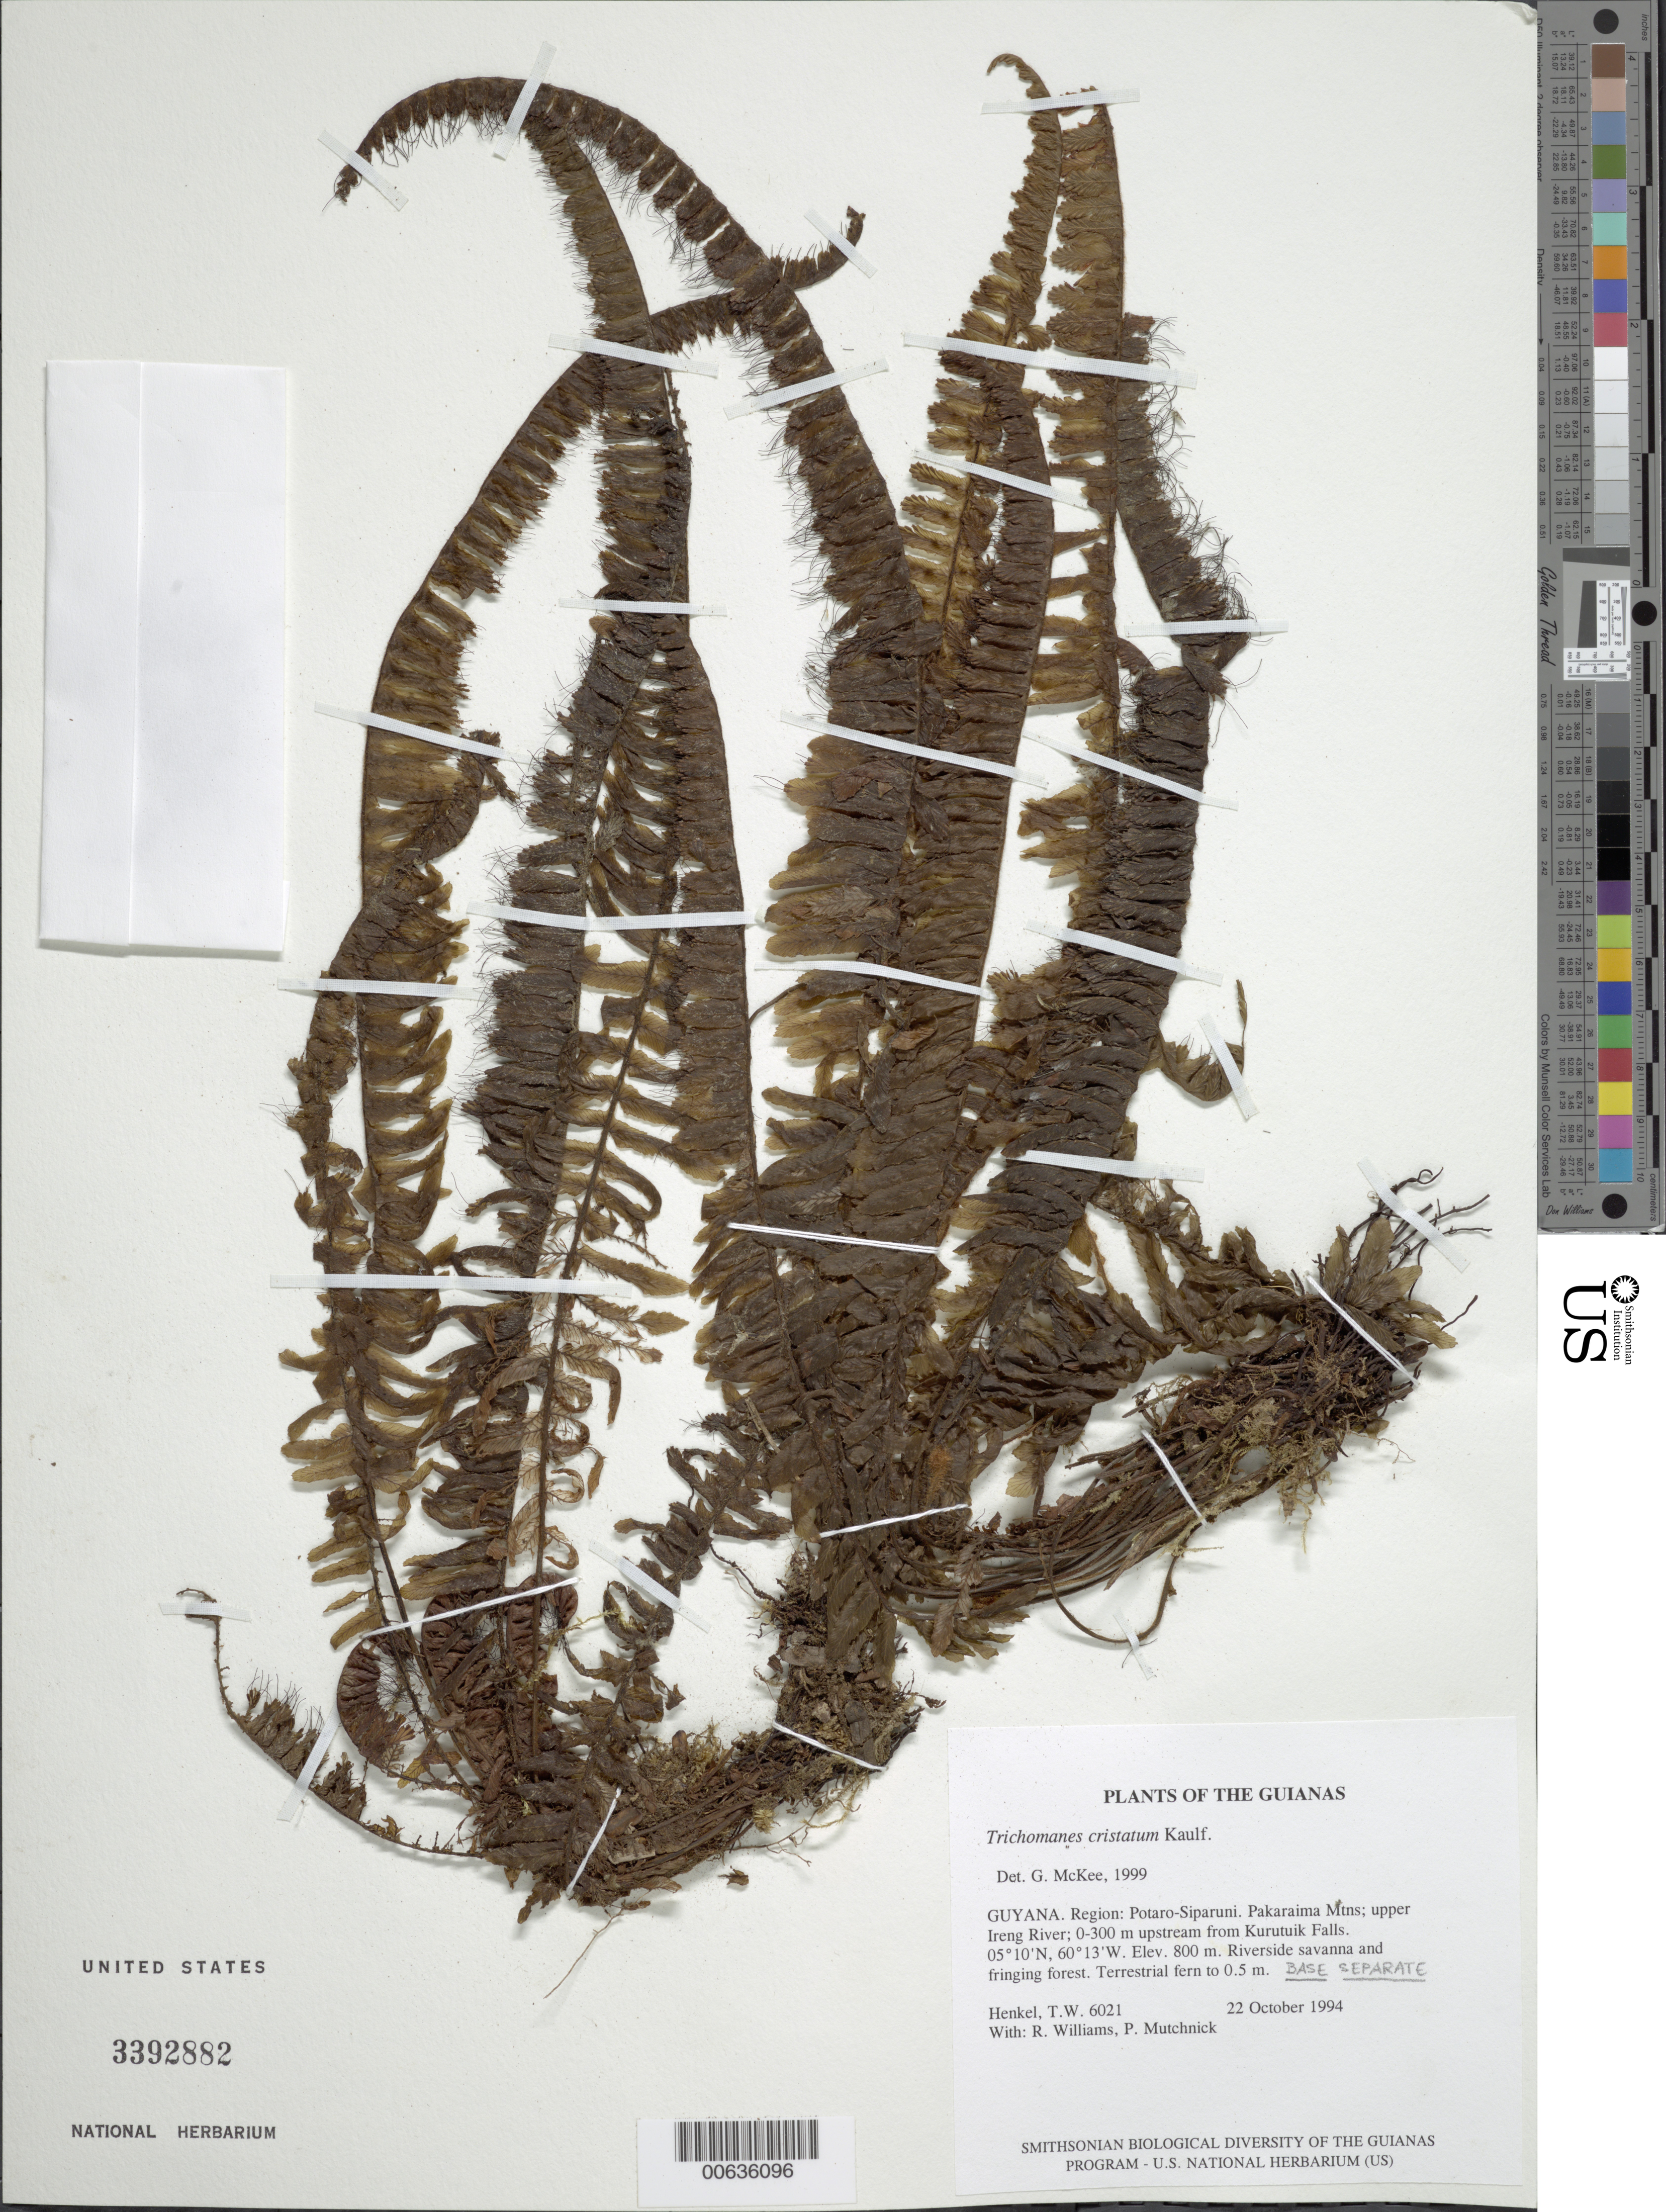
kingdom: Plantae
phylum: Tracheophyta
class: Polypodiopsida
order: Hymenophyllales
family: Hymenophyllaceae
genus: Trichomanes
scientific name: Trichomanes cristatum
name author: Kaulf.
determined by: McKee, G. S., (US), NMNH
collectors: T. Henkel, R. Williams & P. Mutchnick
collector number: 6021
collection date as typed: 22 October 1994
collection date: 1994-10-22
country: Guyana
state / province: Potaro-Siparuni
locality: Pakaraima Mtns; upper Ireng River; 0-300 m upstream from Kurutuik Falls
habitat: Riverside savanna and fringing forest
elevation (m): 800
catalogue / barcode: US 3392882